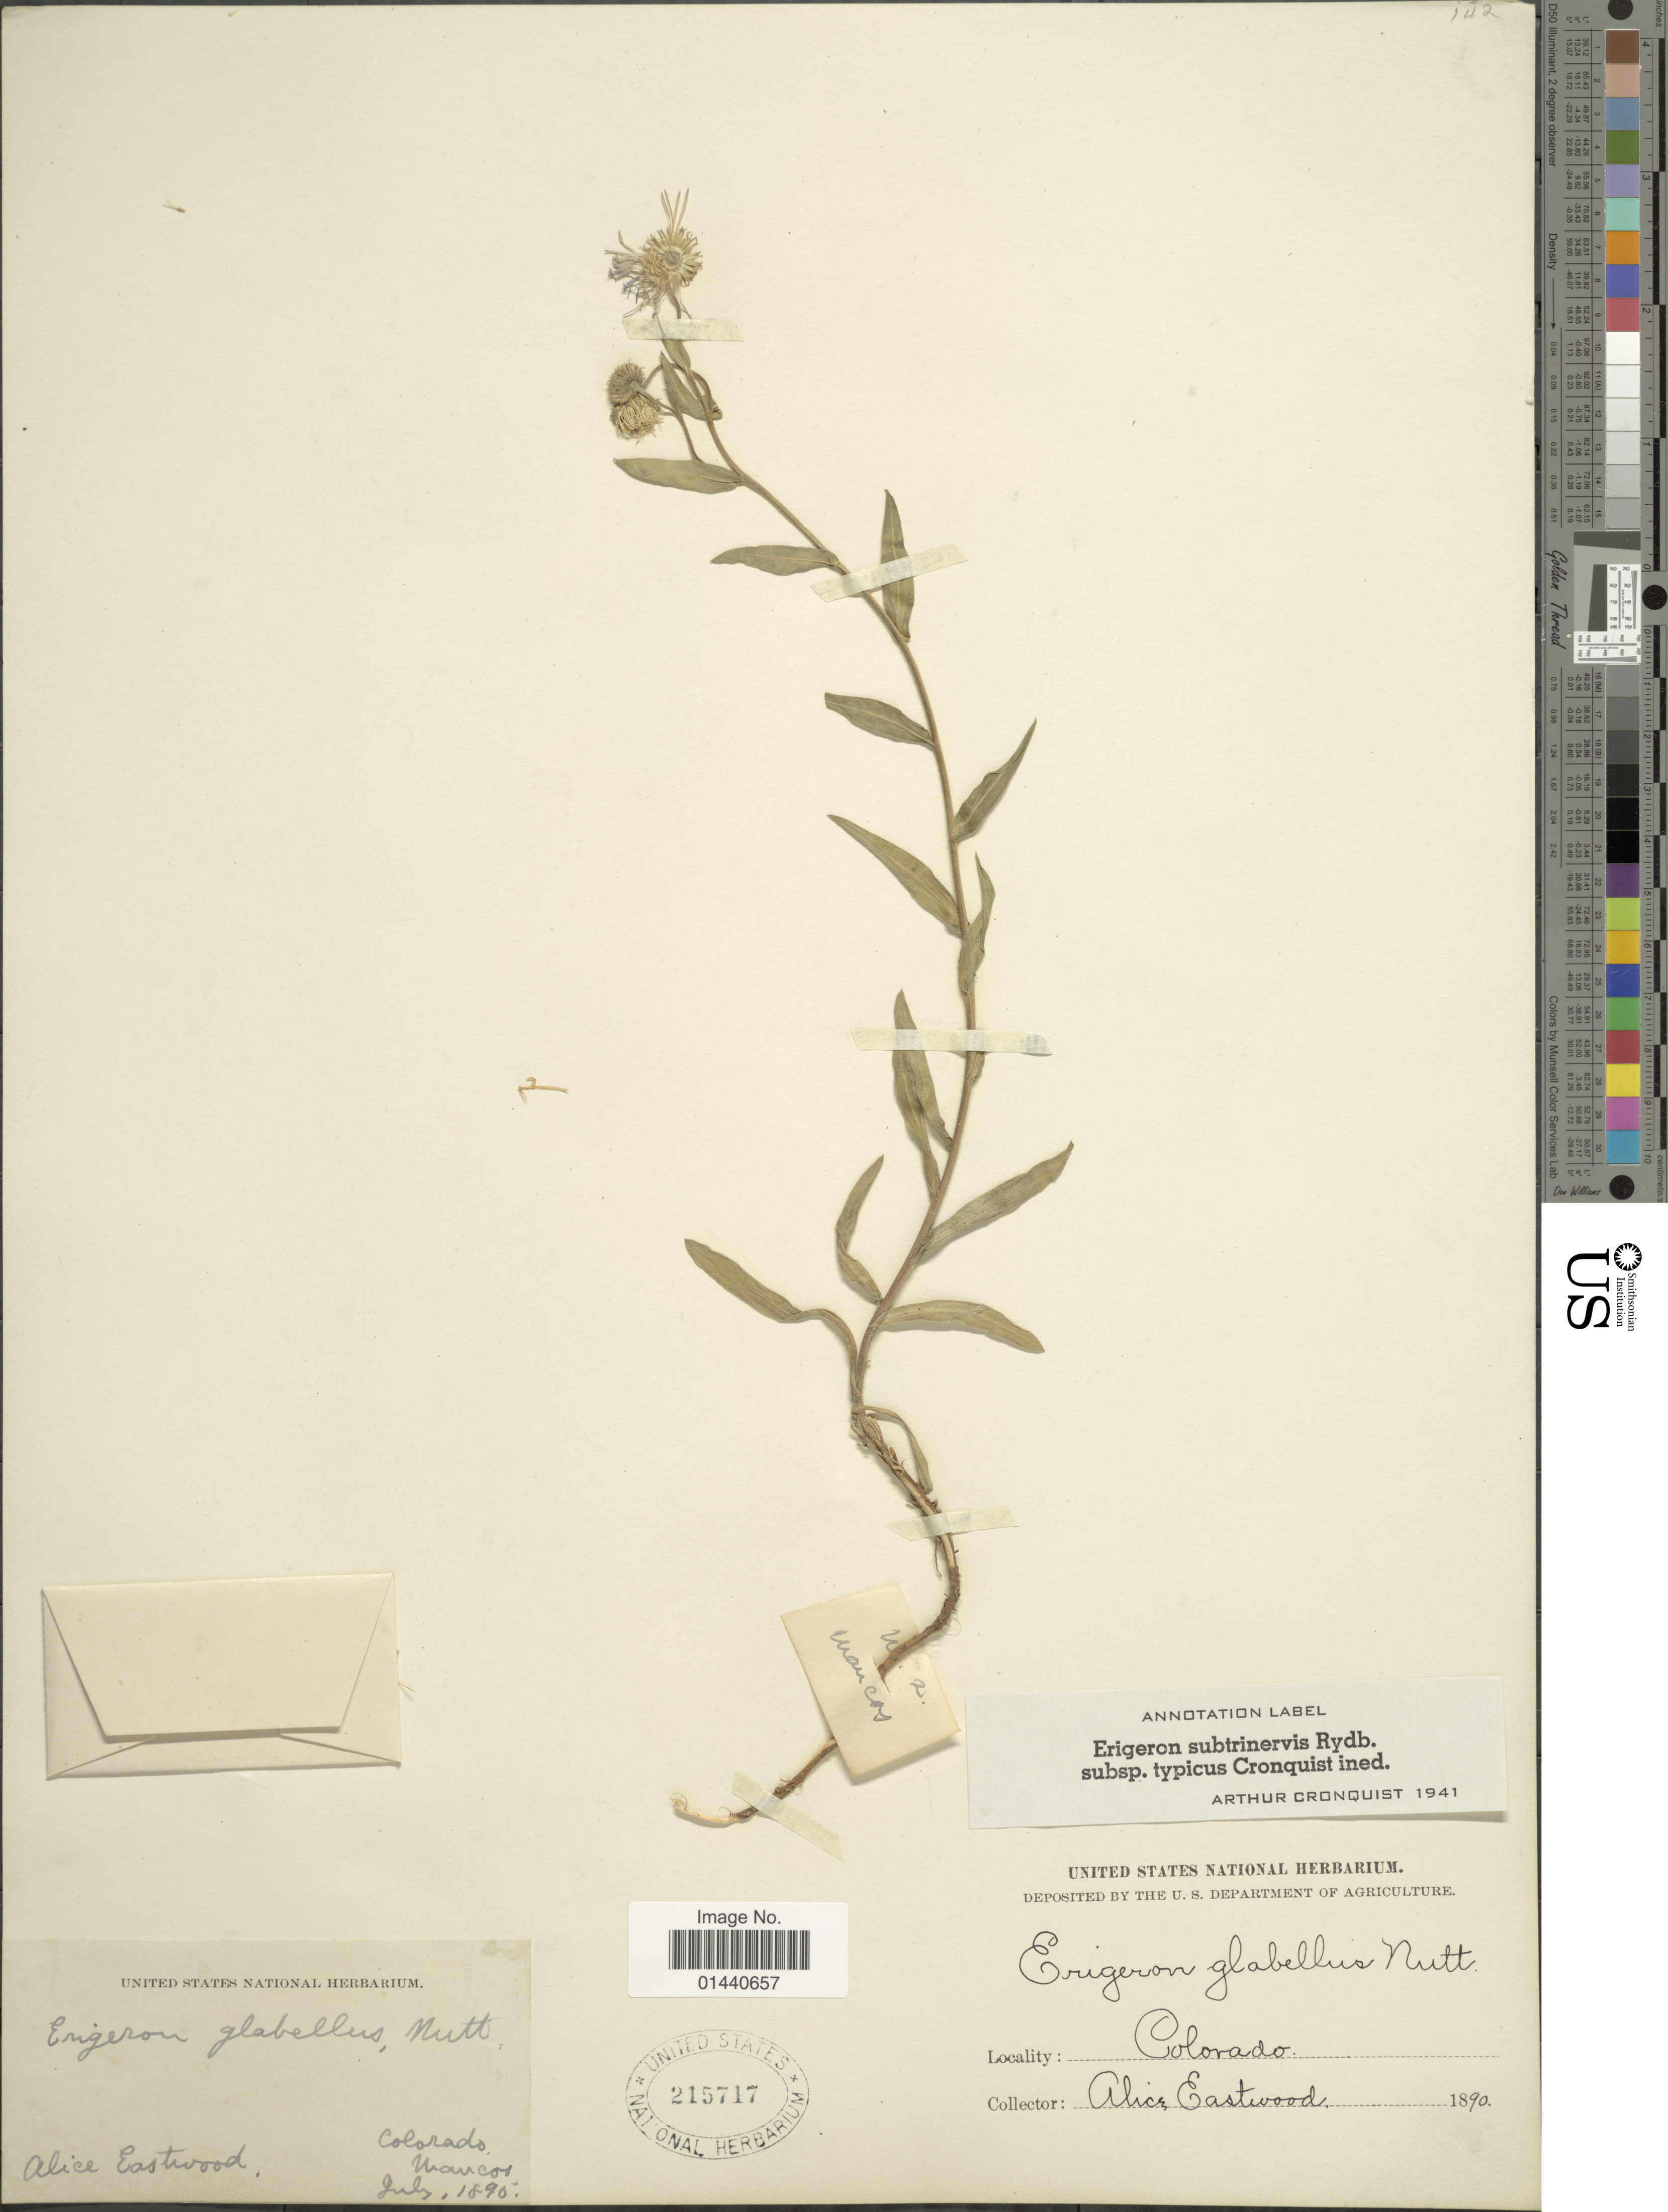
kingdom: Plantae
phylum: Tracheophyta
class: Magnoliopsida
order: Asterales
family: Asteraceae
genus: Erigeron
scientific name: Erigeron subtrinervis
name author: Rydb. ex Porter & Britton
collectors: A. Eastwood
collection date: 1890-07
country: United States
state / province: Colorado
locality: Mancos.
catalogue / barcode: US 215717